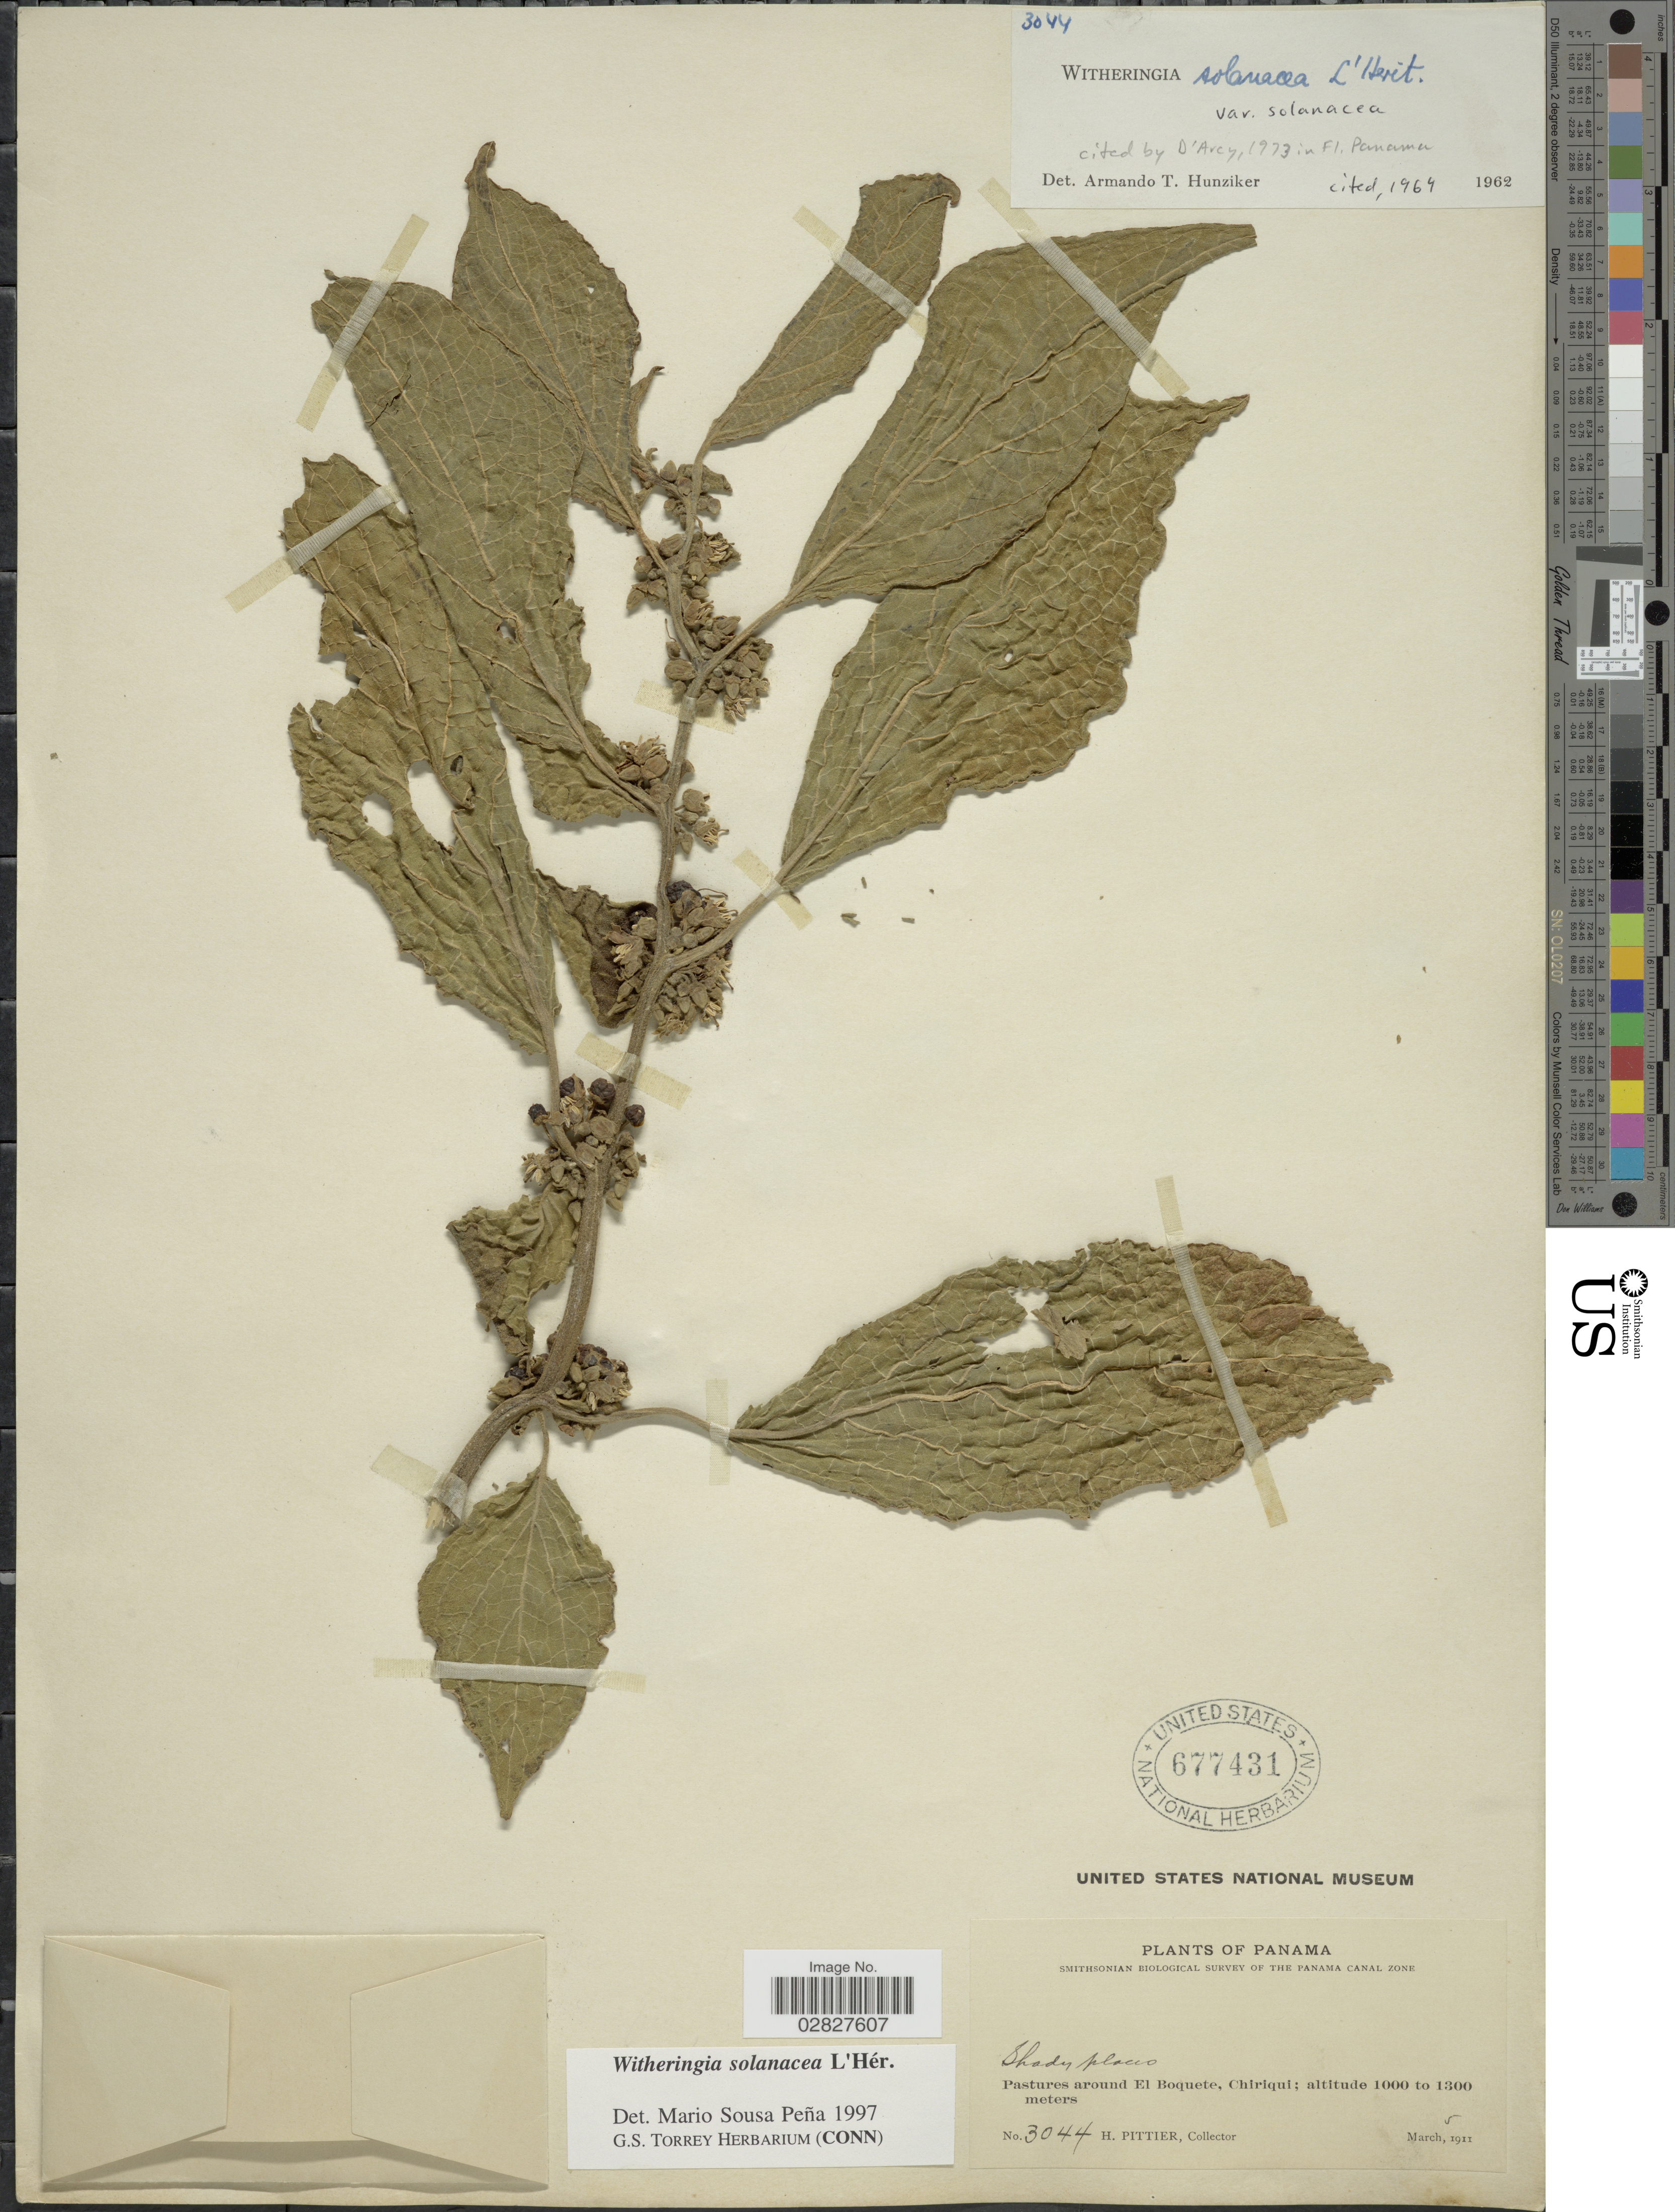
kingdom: Plantae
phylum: Tracheophyta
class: Magnoliopsida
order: Solanales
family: Solanaceae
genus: Witheringia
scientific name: Witheringia solanacea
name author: L'Hér.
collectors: H. F. Pittier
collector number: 3044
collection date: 1911-03-05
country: Panama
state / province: Chiriqui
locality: Pastures around El Boquete, Chiriqui.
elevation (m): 1000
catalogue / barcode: US 677431